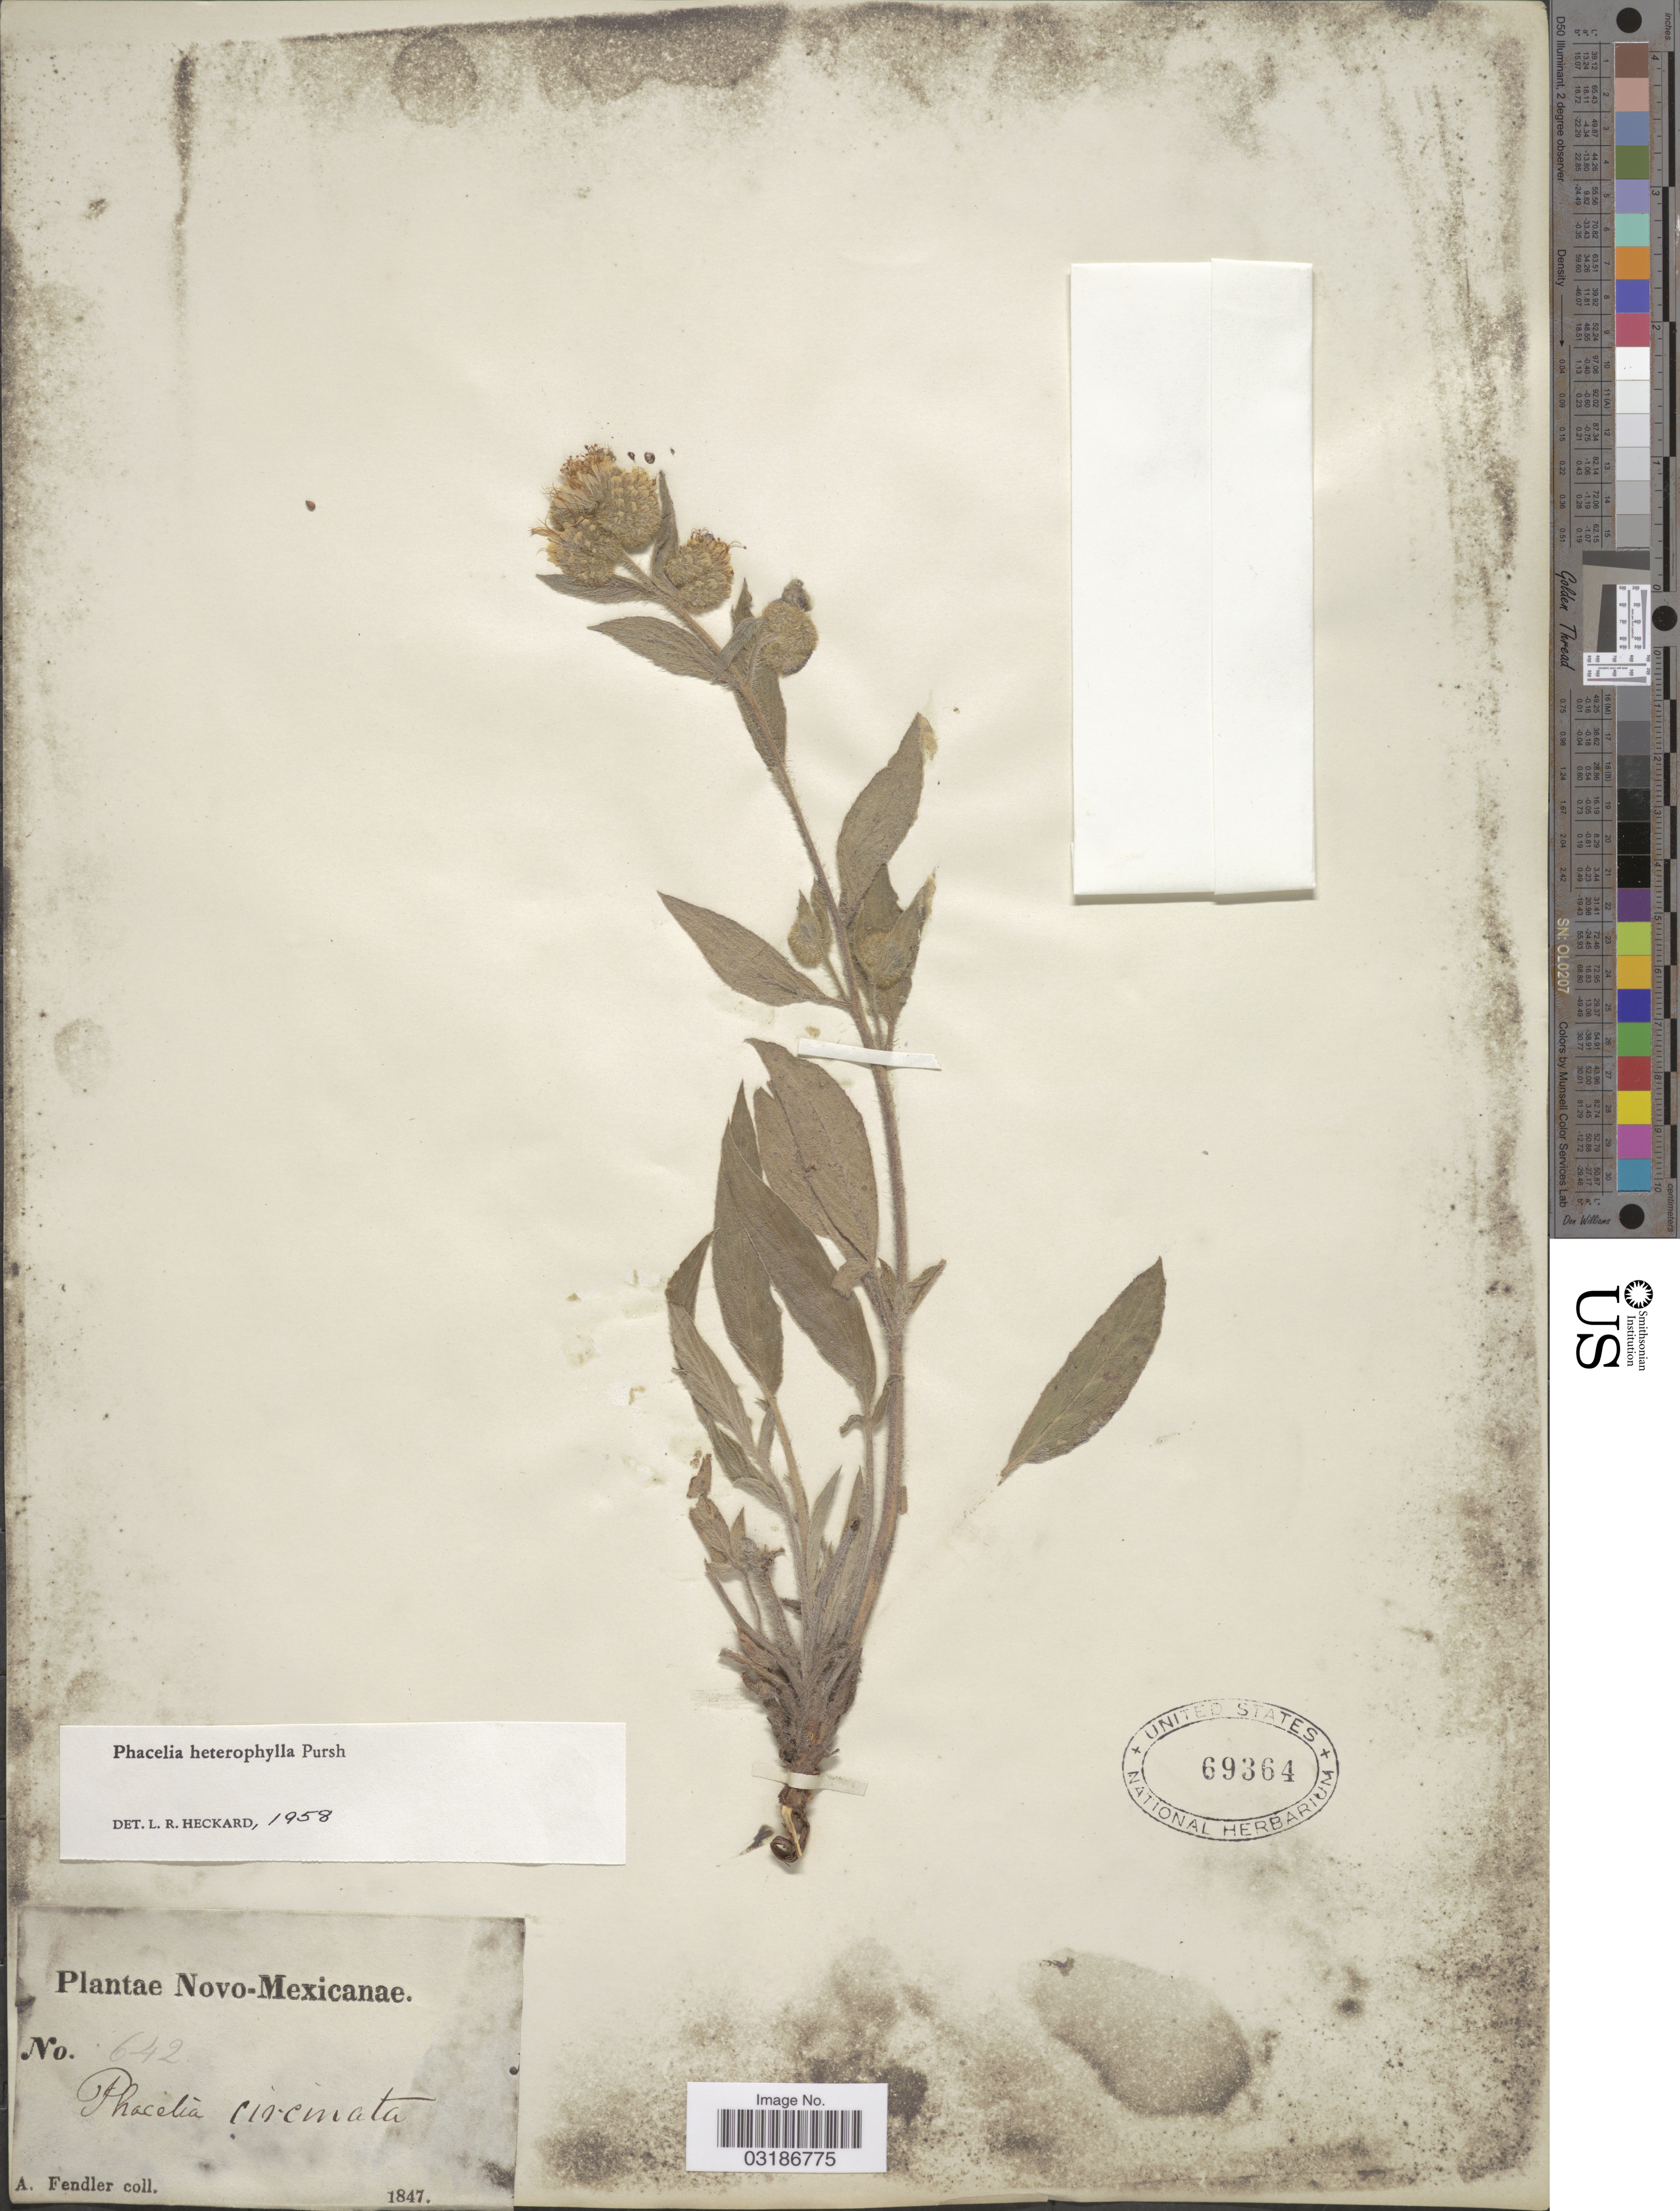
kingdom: Plantae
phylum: Tracheophyta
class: Magnoliopsida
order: Boraginales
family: Hydrophyllaceae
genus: Phacelia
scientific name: Phacelia heterophylla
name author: Pursh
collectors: A. Fendler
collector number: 642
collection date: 1847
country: United States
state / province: New Mexico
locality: Novo-Mexicanae.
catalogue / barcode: US 69364